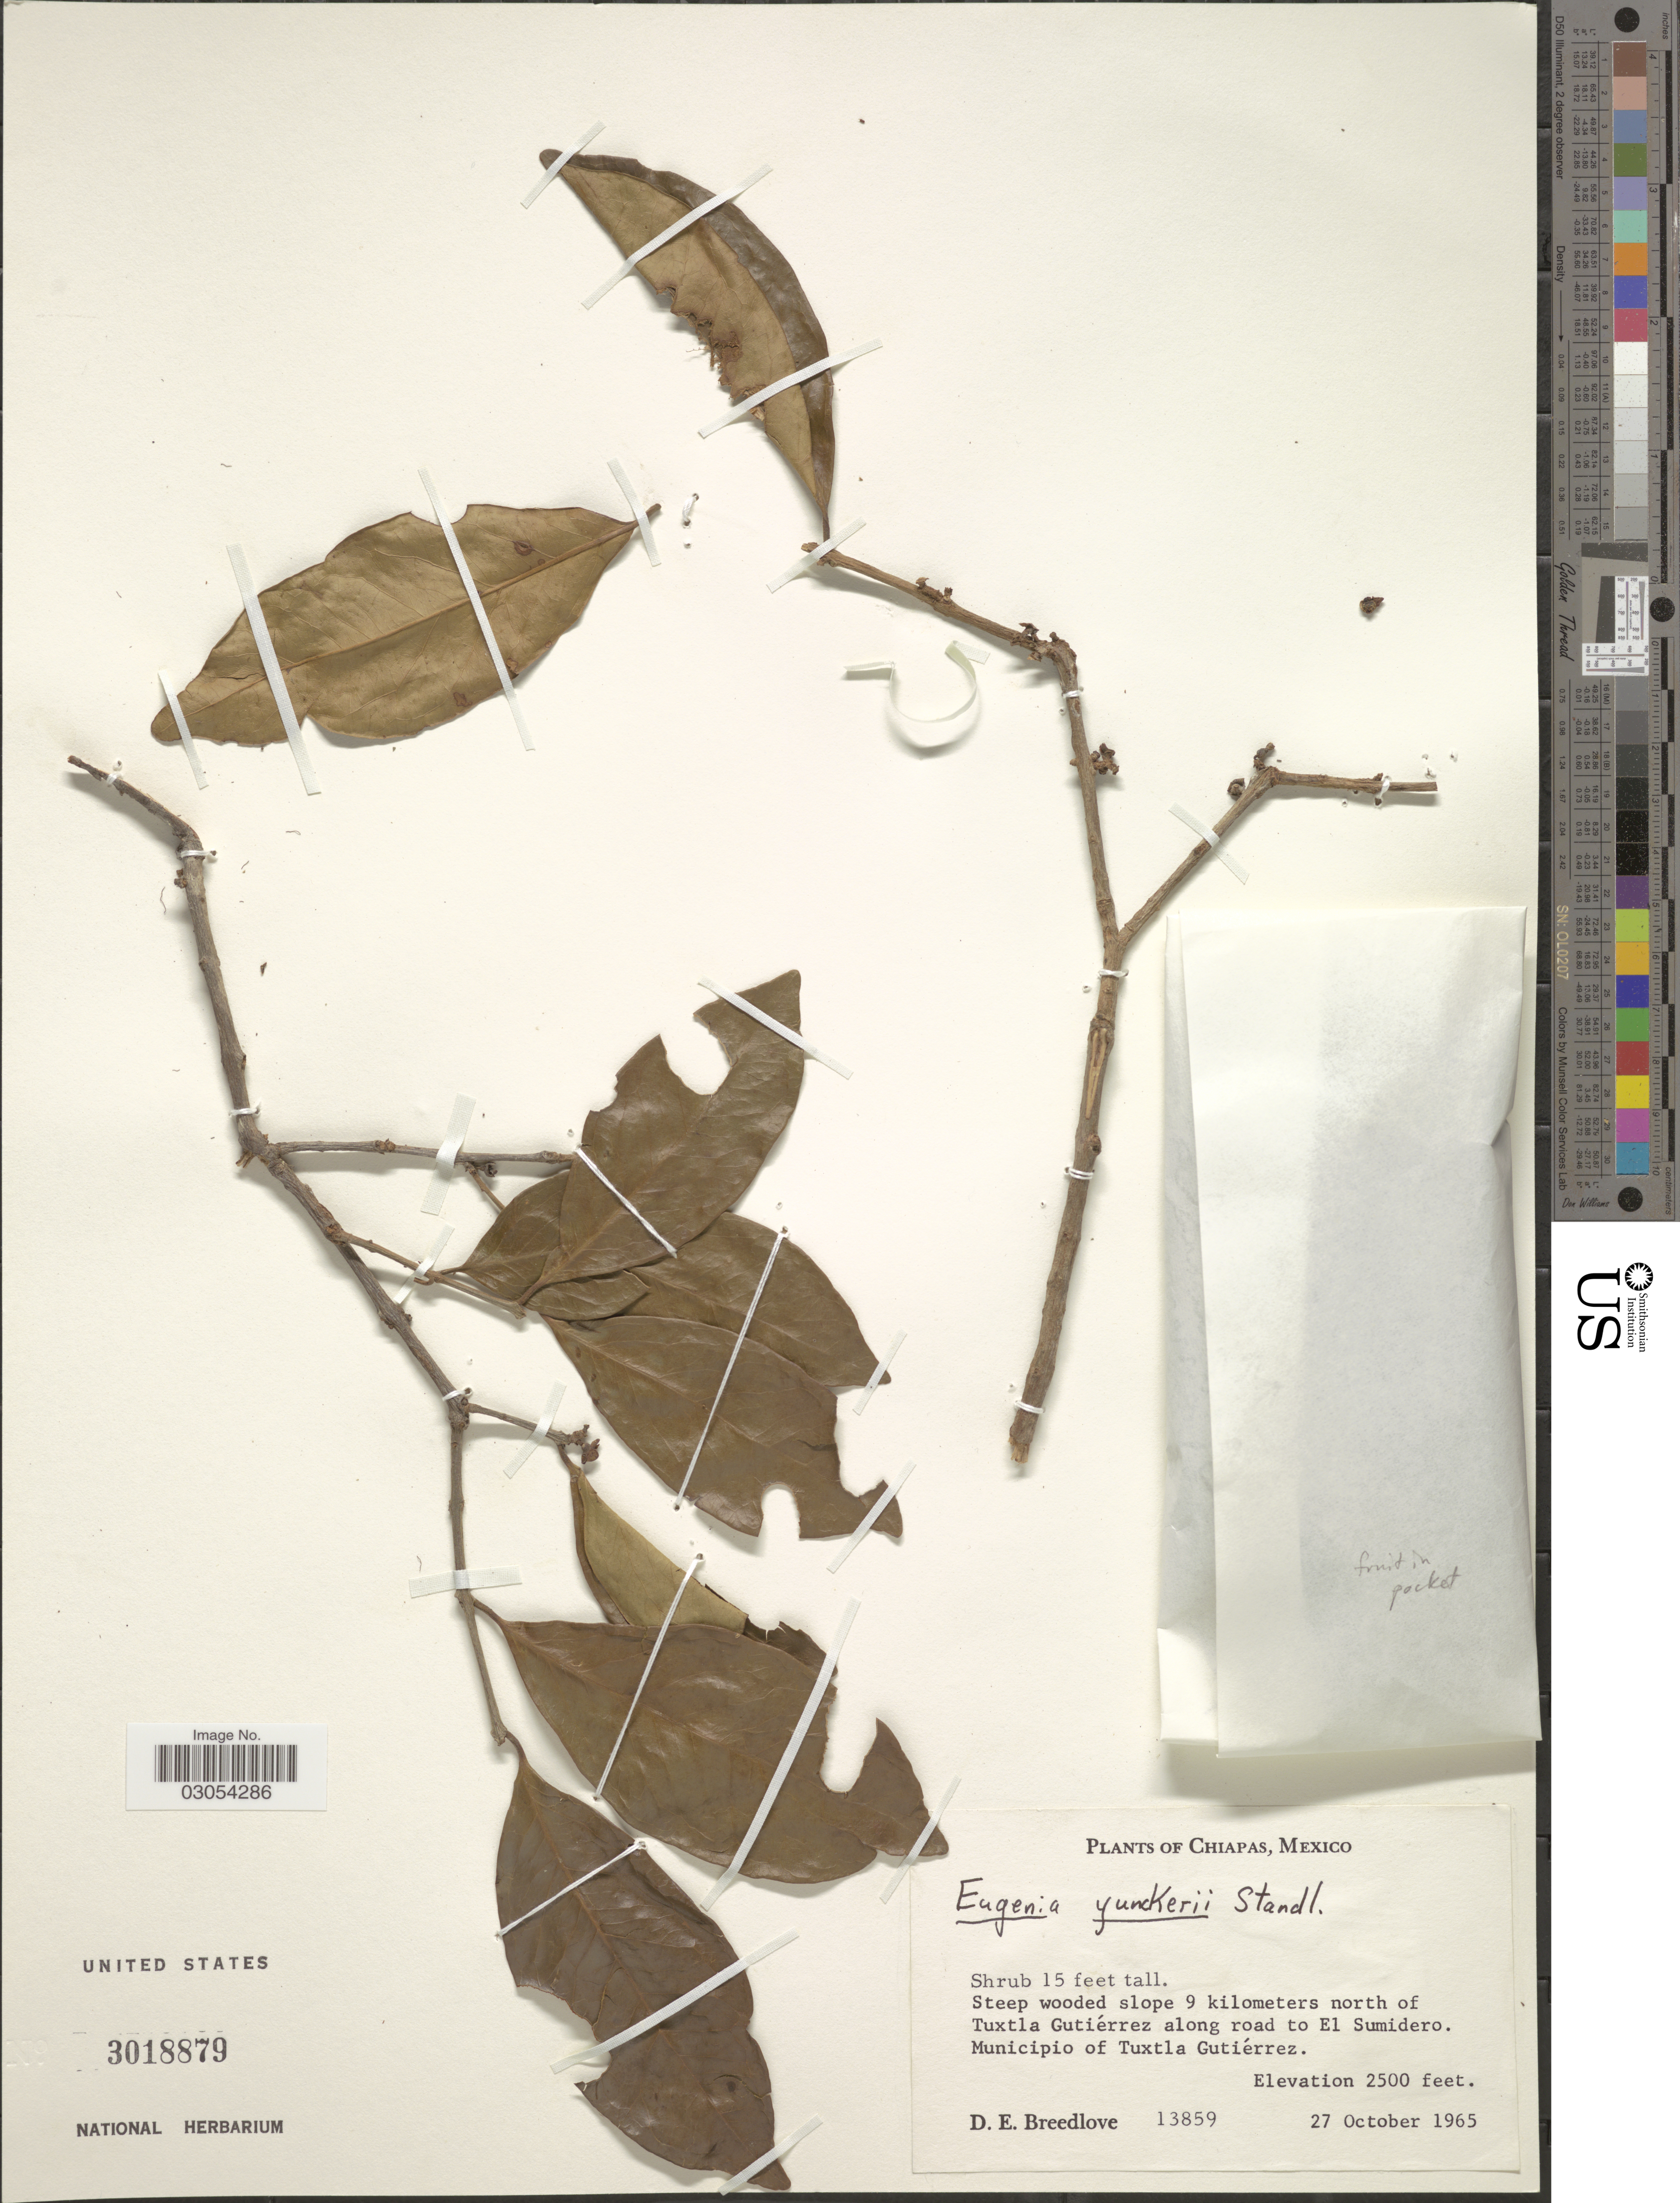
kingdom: Plantae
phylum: Tracheophyta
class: Magnoliopsida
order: Myrtales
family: Myrtaceae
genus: Eugenia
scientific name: Eugenia yunckeri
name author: Standl.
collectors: D. E. Breedlove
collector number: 13859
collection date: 1965-10-27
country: Mexico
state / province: Chiapas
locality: Steep wooded slope 9 kilometers north of Tuxtla Gutiérrez along road to El Sumidero. Municipio of Tuxtla Gutiérrez.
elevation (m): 762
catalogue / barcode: US 3018879